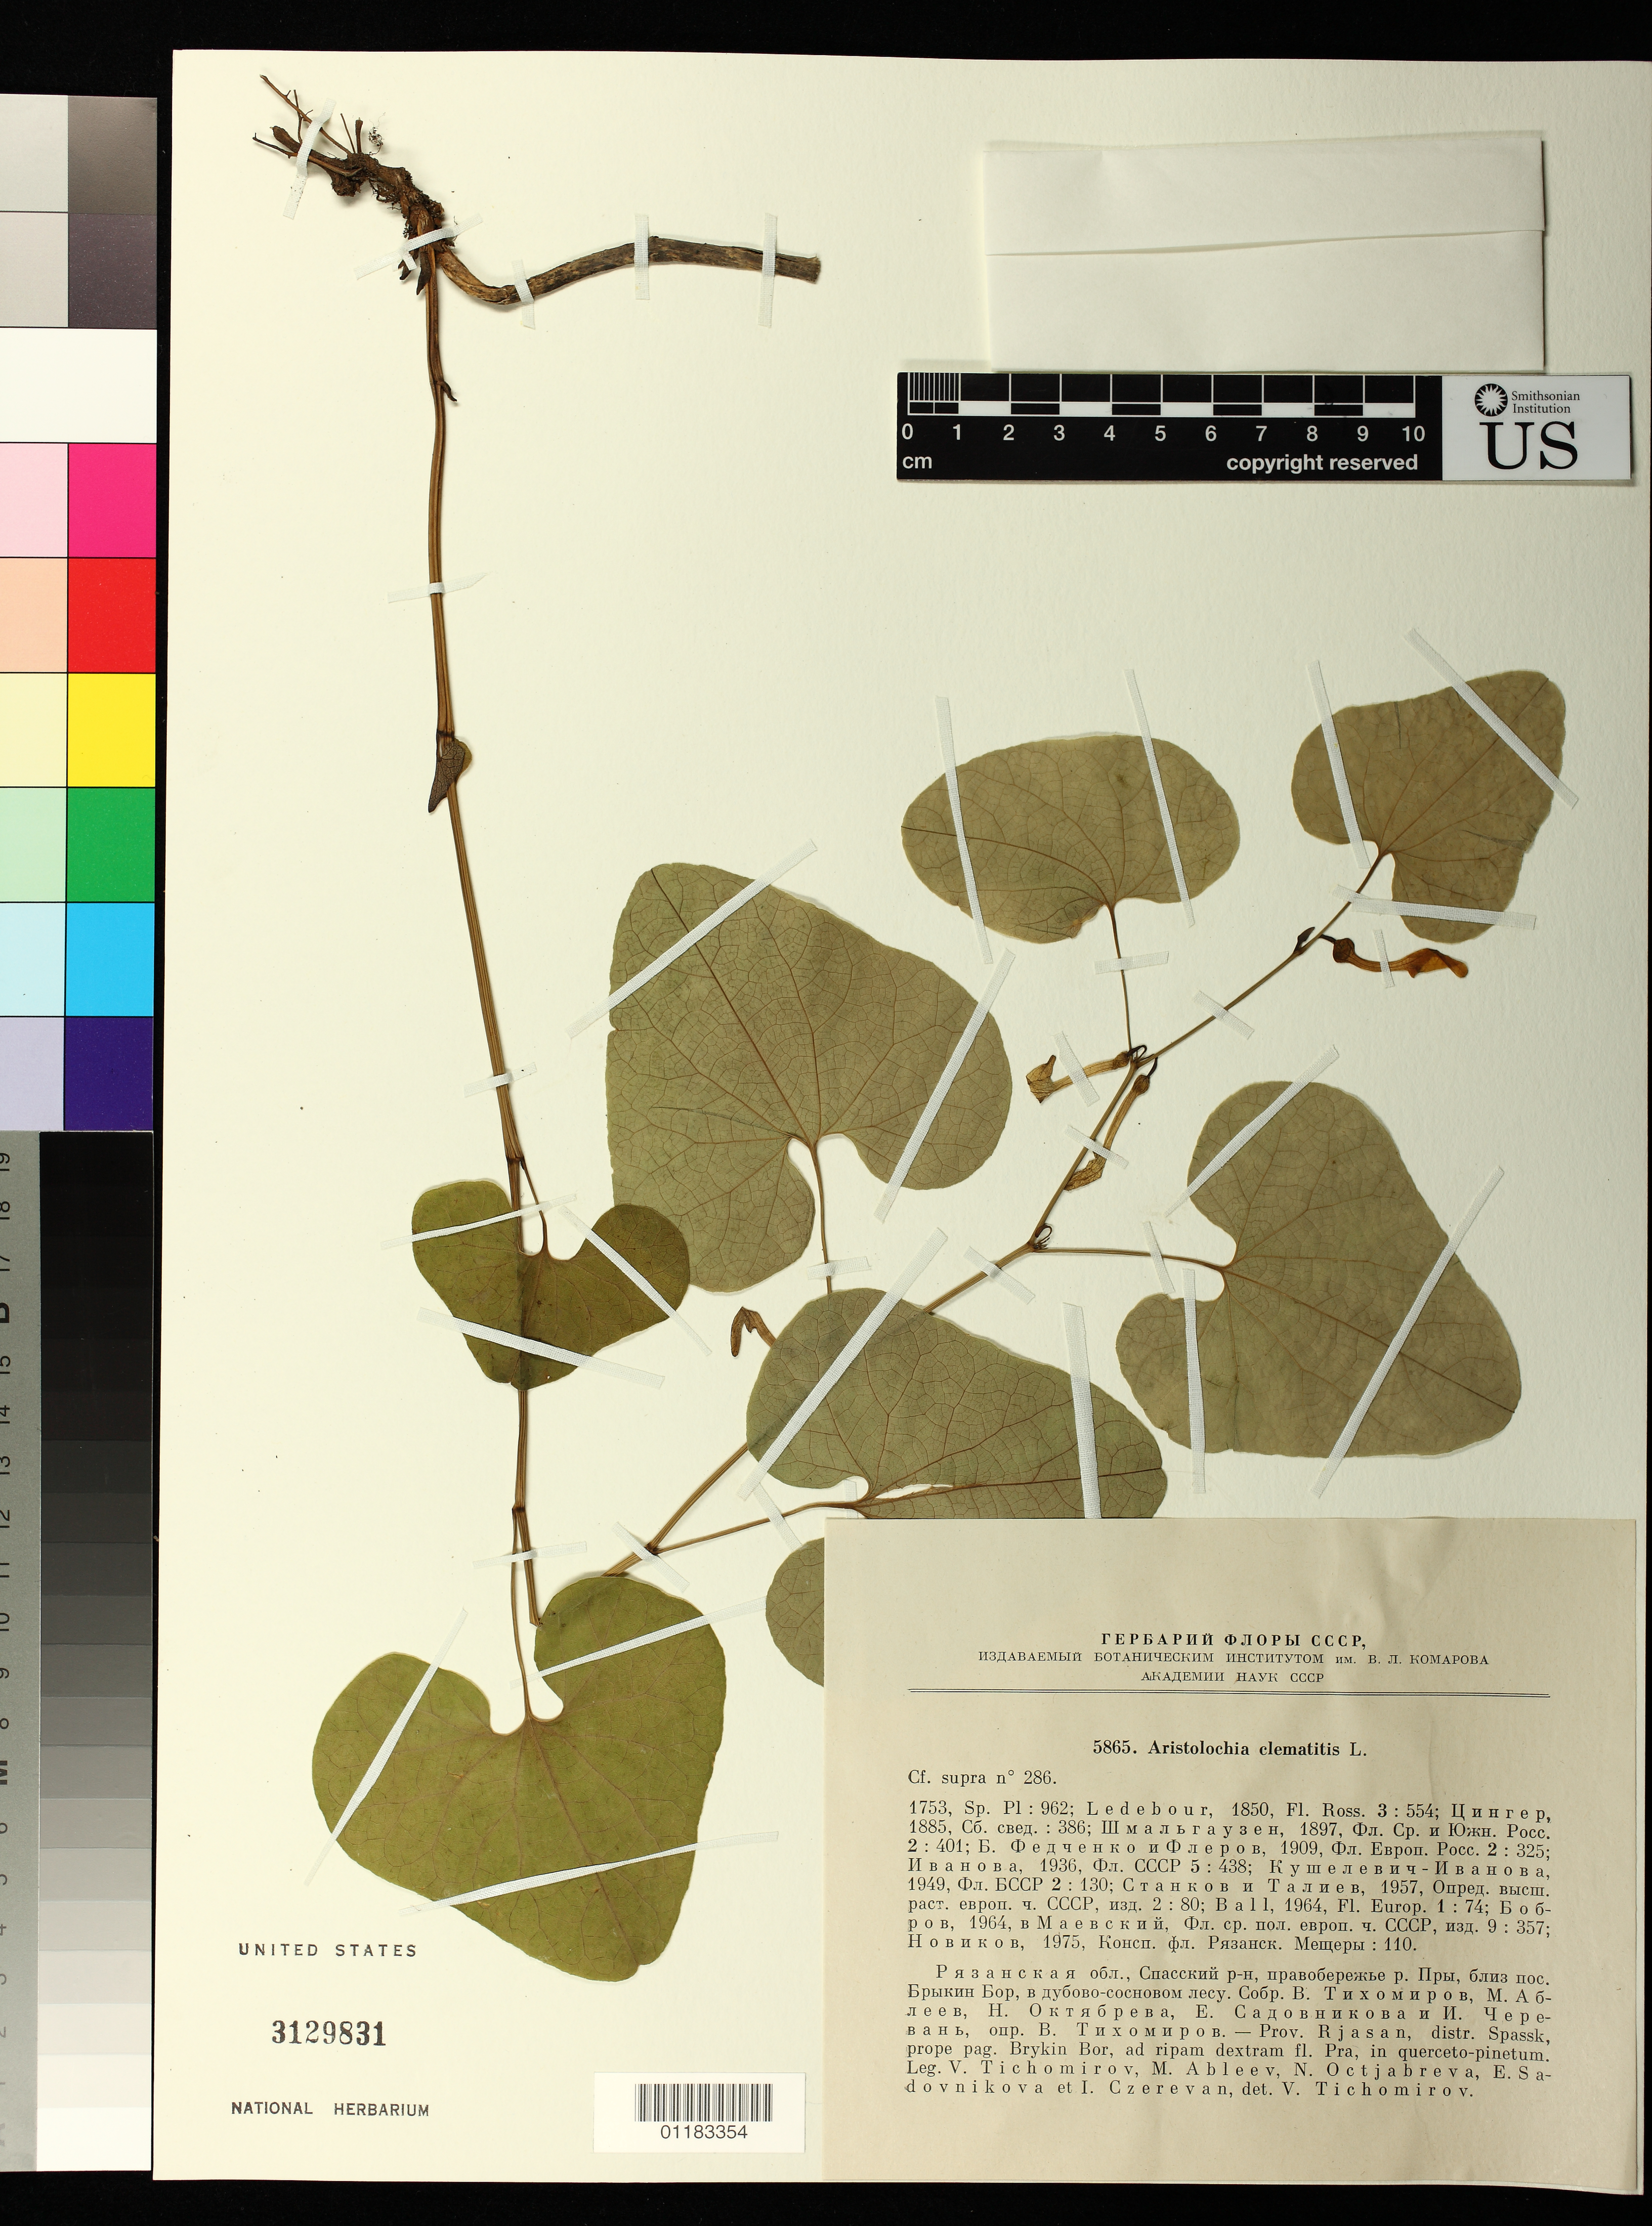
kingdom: Plantae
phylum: Tracheophyta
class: Magnoliopsida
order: Piperales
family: Aristolochiaceae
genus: Aristolochia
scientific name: Aristolochia clematitis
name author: L.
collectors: V. Tichomirov, M. Ableev, N. Octjabreva & E. S. Adovnikova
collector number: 5865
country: Russian Federation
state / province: Ryazan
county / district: Spassk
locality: Brykin Bor, Spassk district.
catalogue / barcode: US 3129831